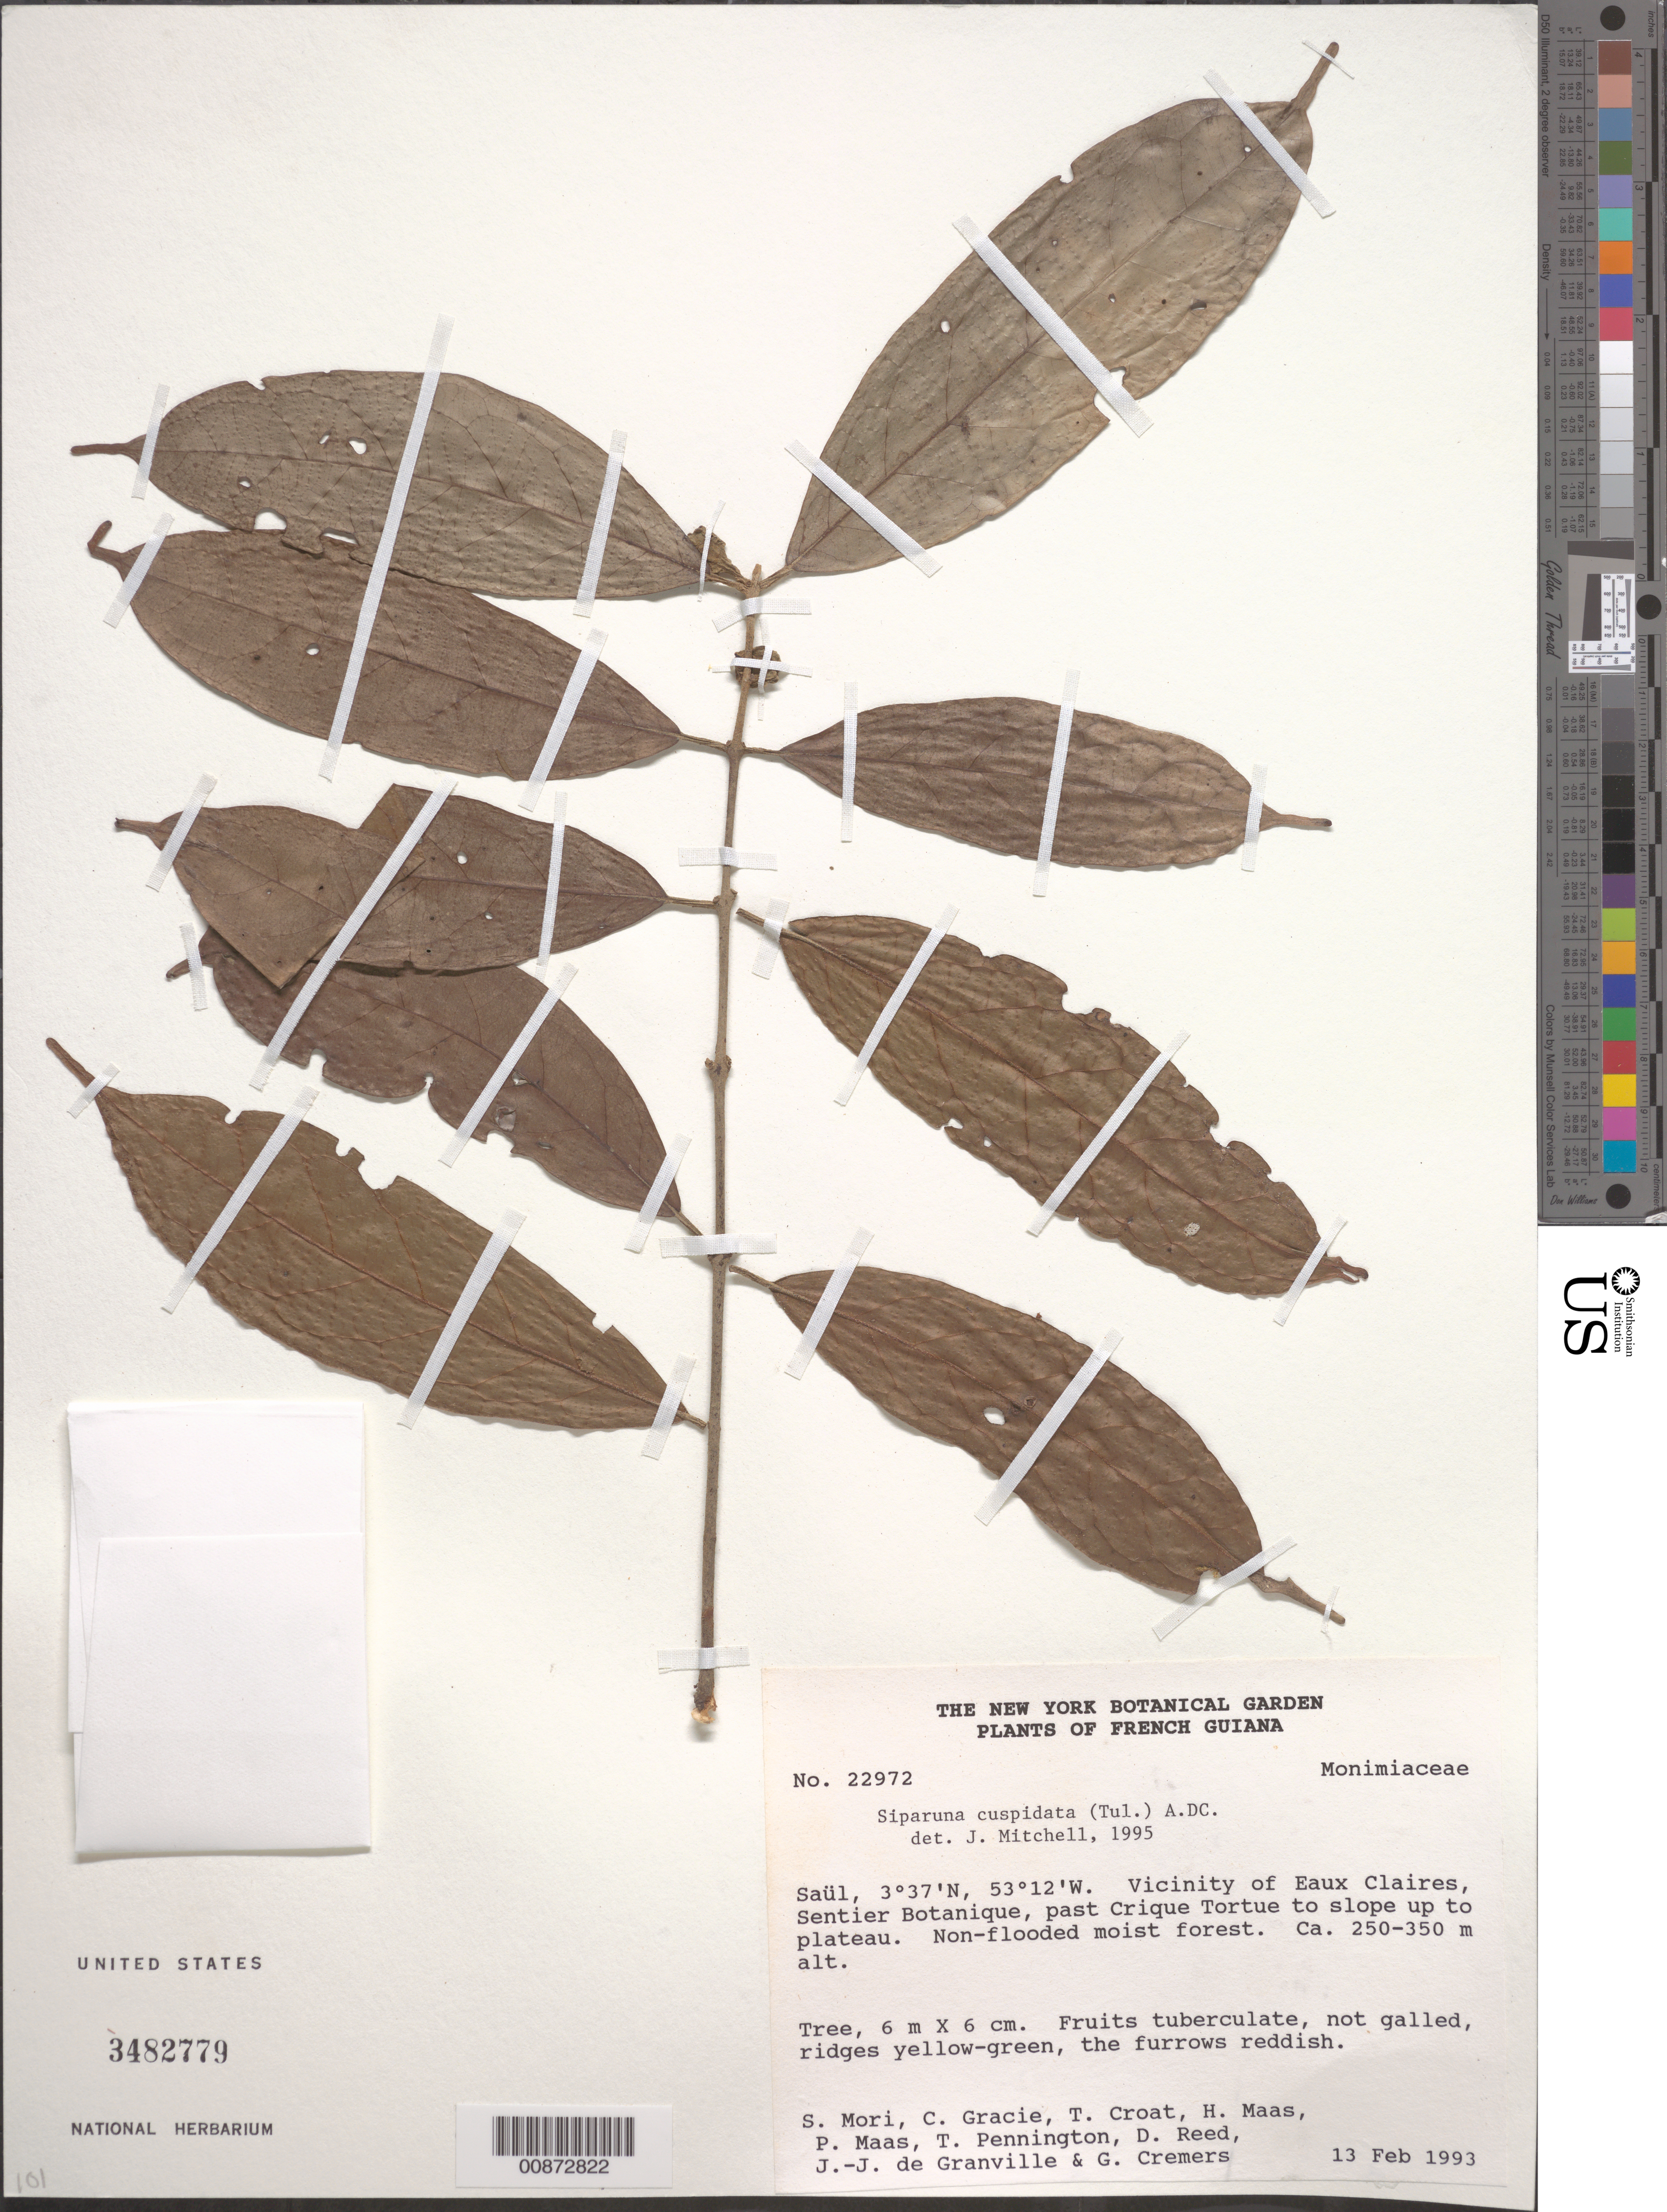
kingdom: Plantae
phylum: Tracheophyta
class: Magnoliopsida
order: Laurales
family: Siparunaceae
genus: Siparuna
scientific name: Siparuna cuspidata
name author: (Tul.) A. DC.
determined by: Mitchell, John D.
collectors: S. Mori, C. A. Gracie, T. B. Croat, H. Maas van de Kamer, P. Maas, T. D. Pennington, D. Reed, J.-J. de Granville & G. Cremers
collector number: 22972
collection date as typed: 13-Feb-93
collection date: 1993-02-13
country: French Guiana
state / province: Saint-Laurent-du-Maroni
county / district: Saül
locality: Saül, vicinity of Eaux Claires, Sentier Botanique, past Crique Tortue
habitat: Non-flooded moist forest; slope up to plateau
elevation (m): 250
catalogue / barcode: US 3482779